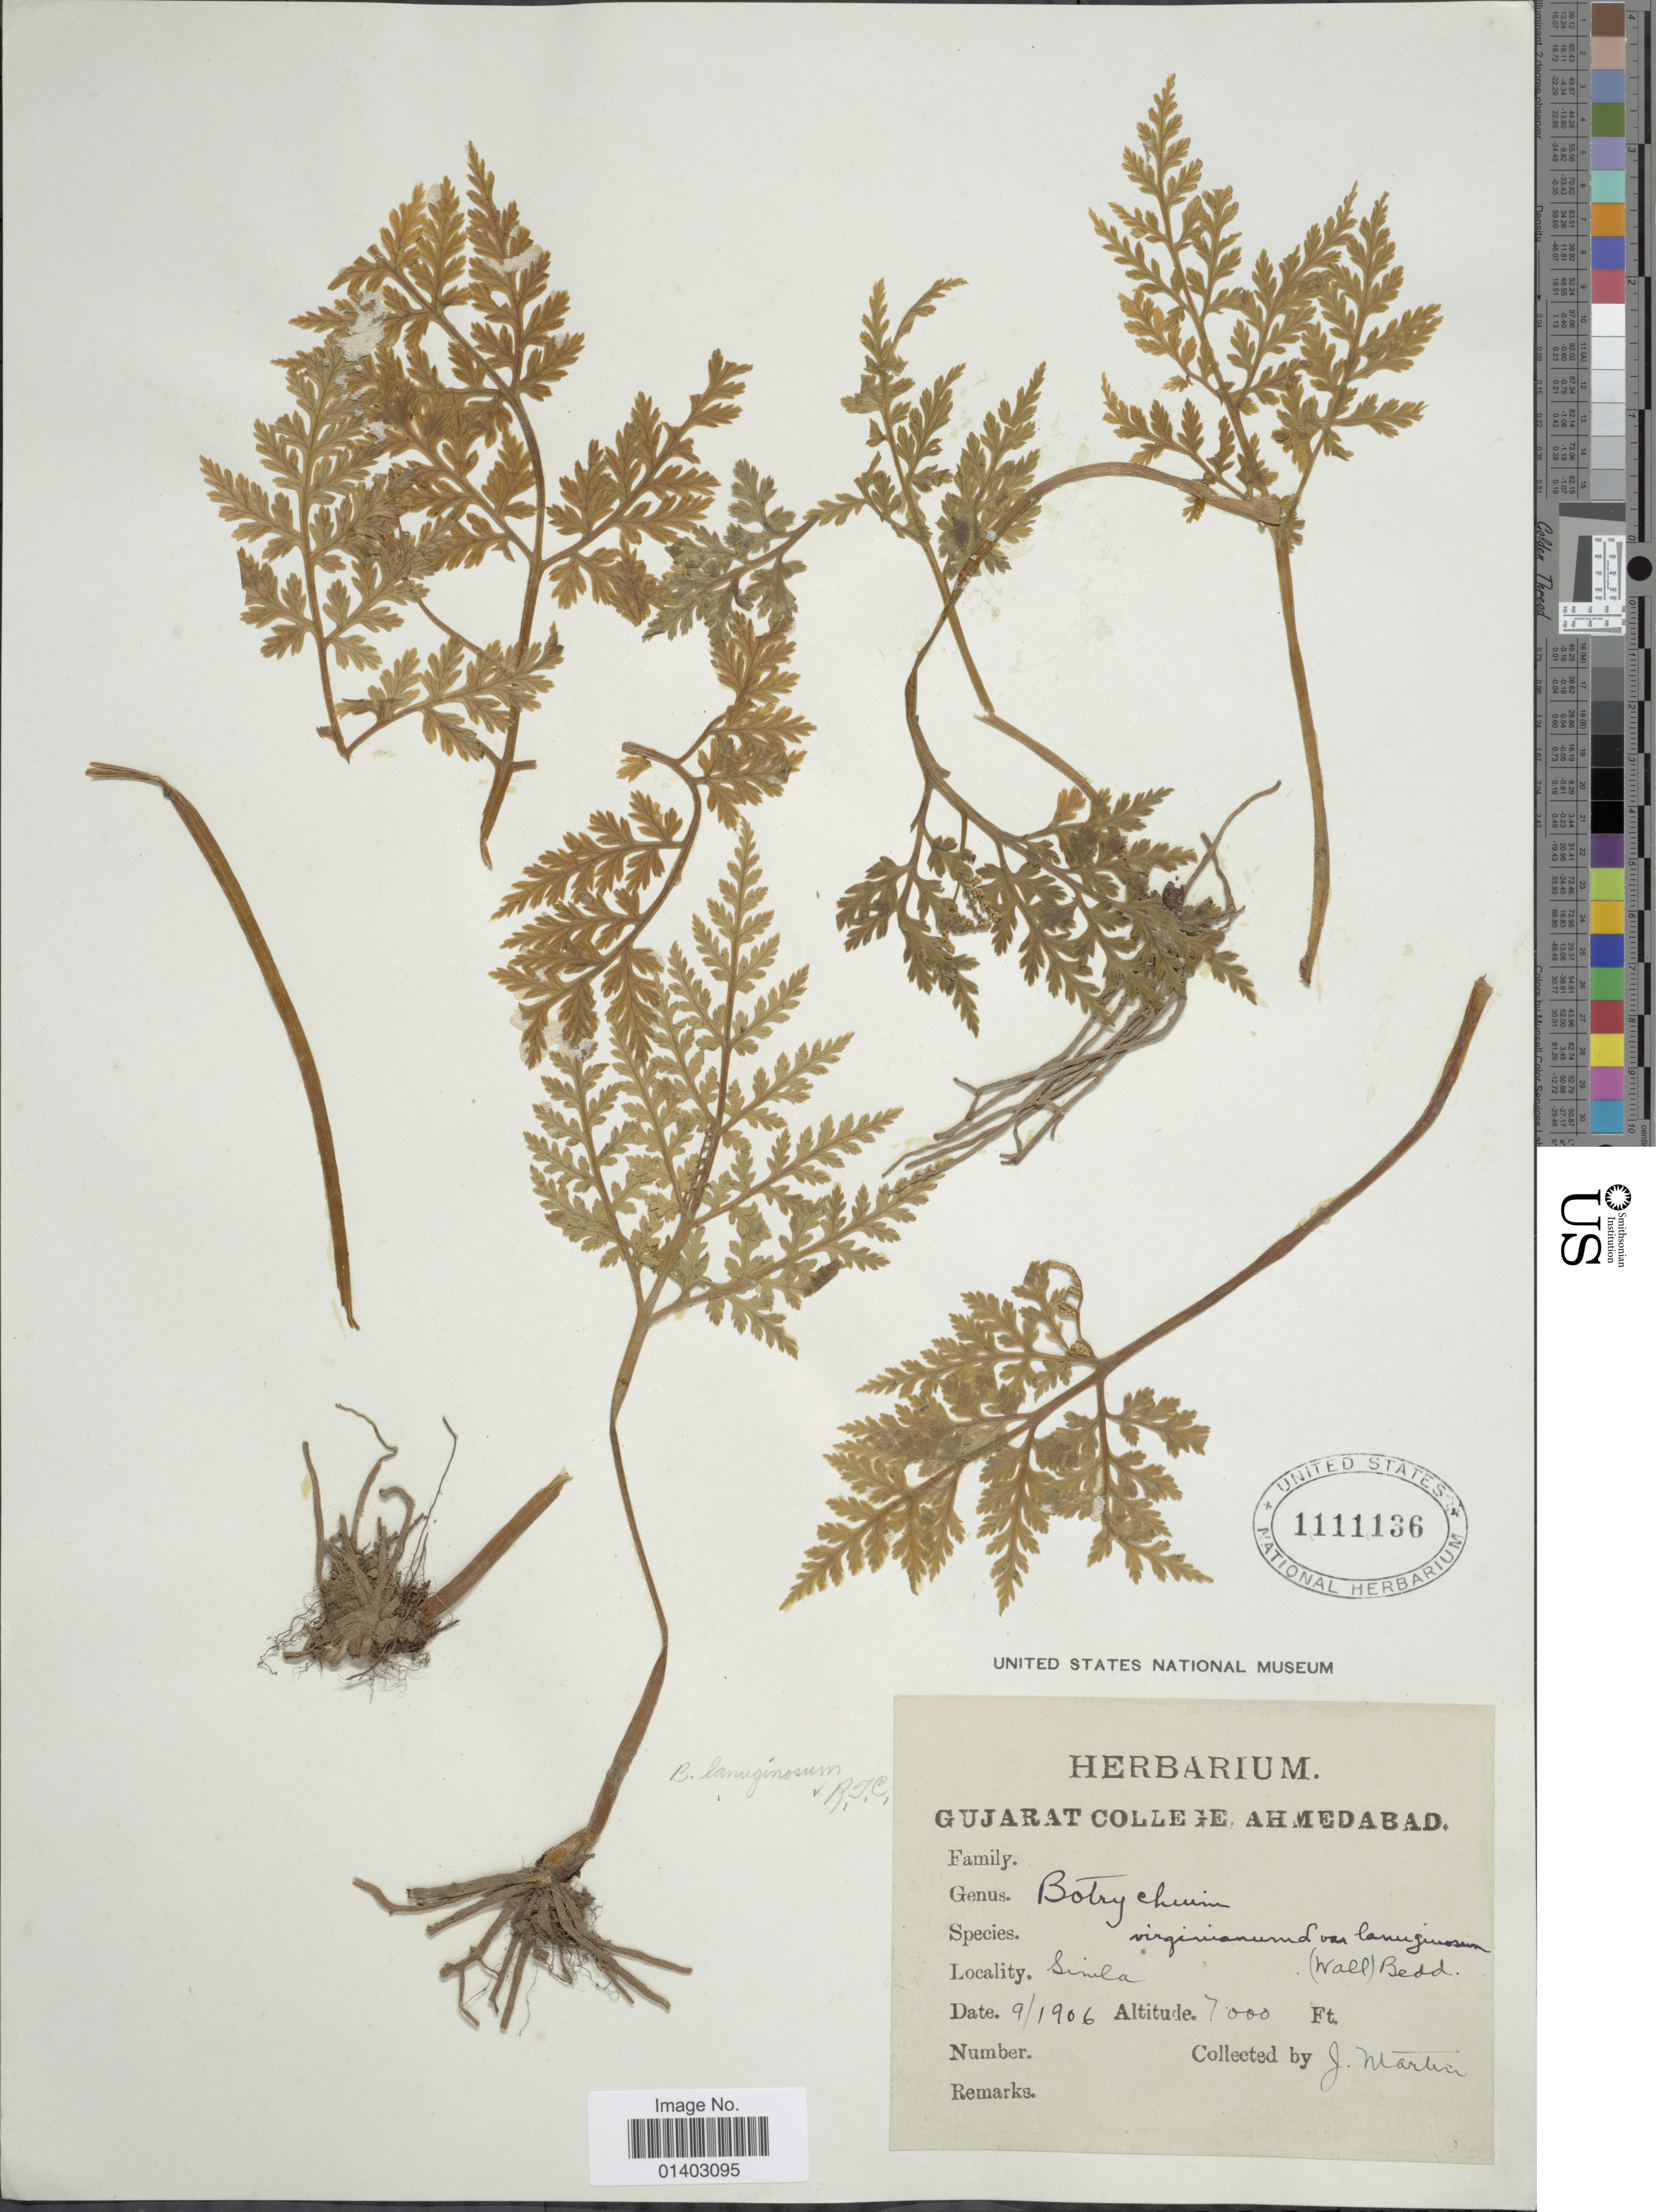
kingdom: Plantae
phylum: Tracheophyta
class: Polypodiopsida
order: Ophioglossales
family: Ophioglossaceae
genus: Botrychium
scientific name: Botrychium lanuginosum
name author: Wall. ex Hook. & Grev.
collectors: J. Martin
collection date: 1906-09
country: India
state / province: Himachal Pradesh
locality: Simla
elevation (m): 2134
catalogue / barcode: US 1111136